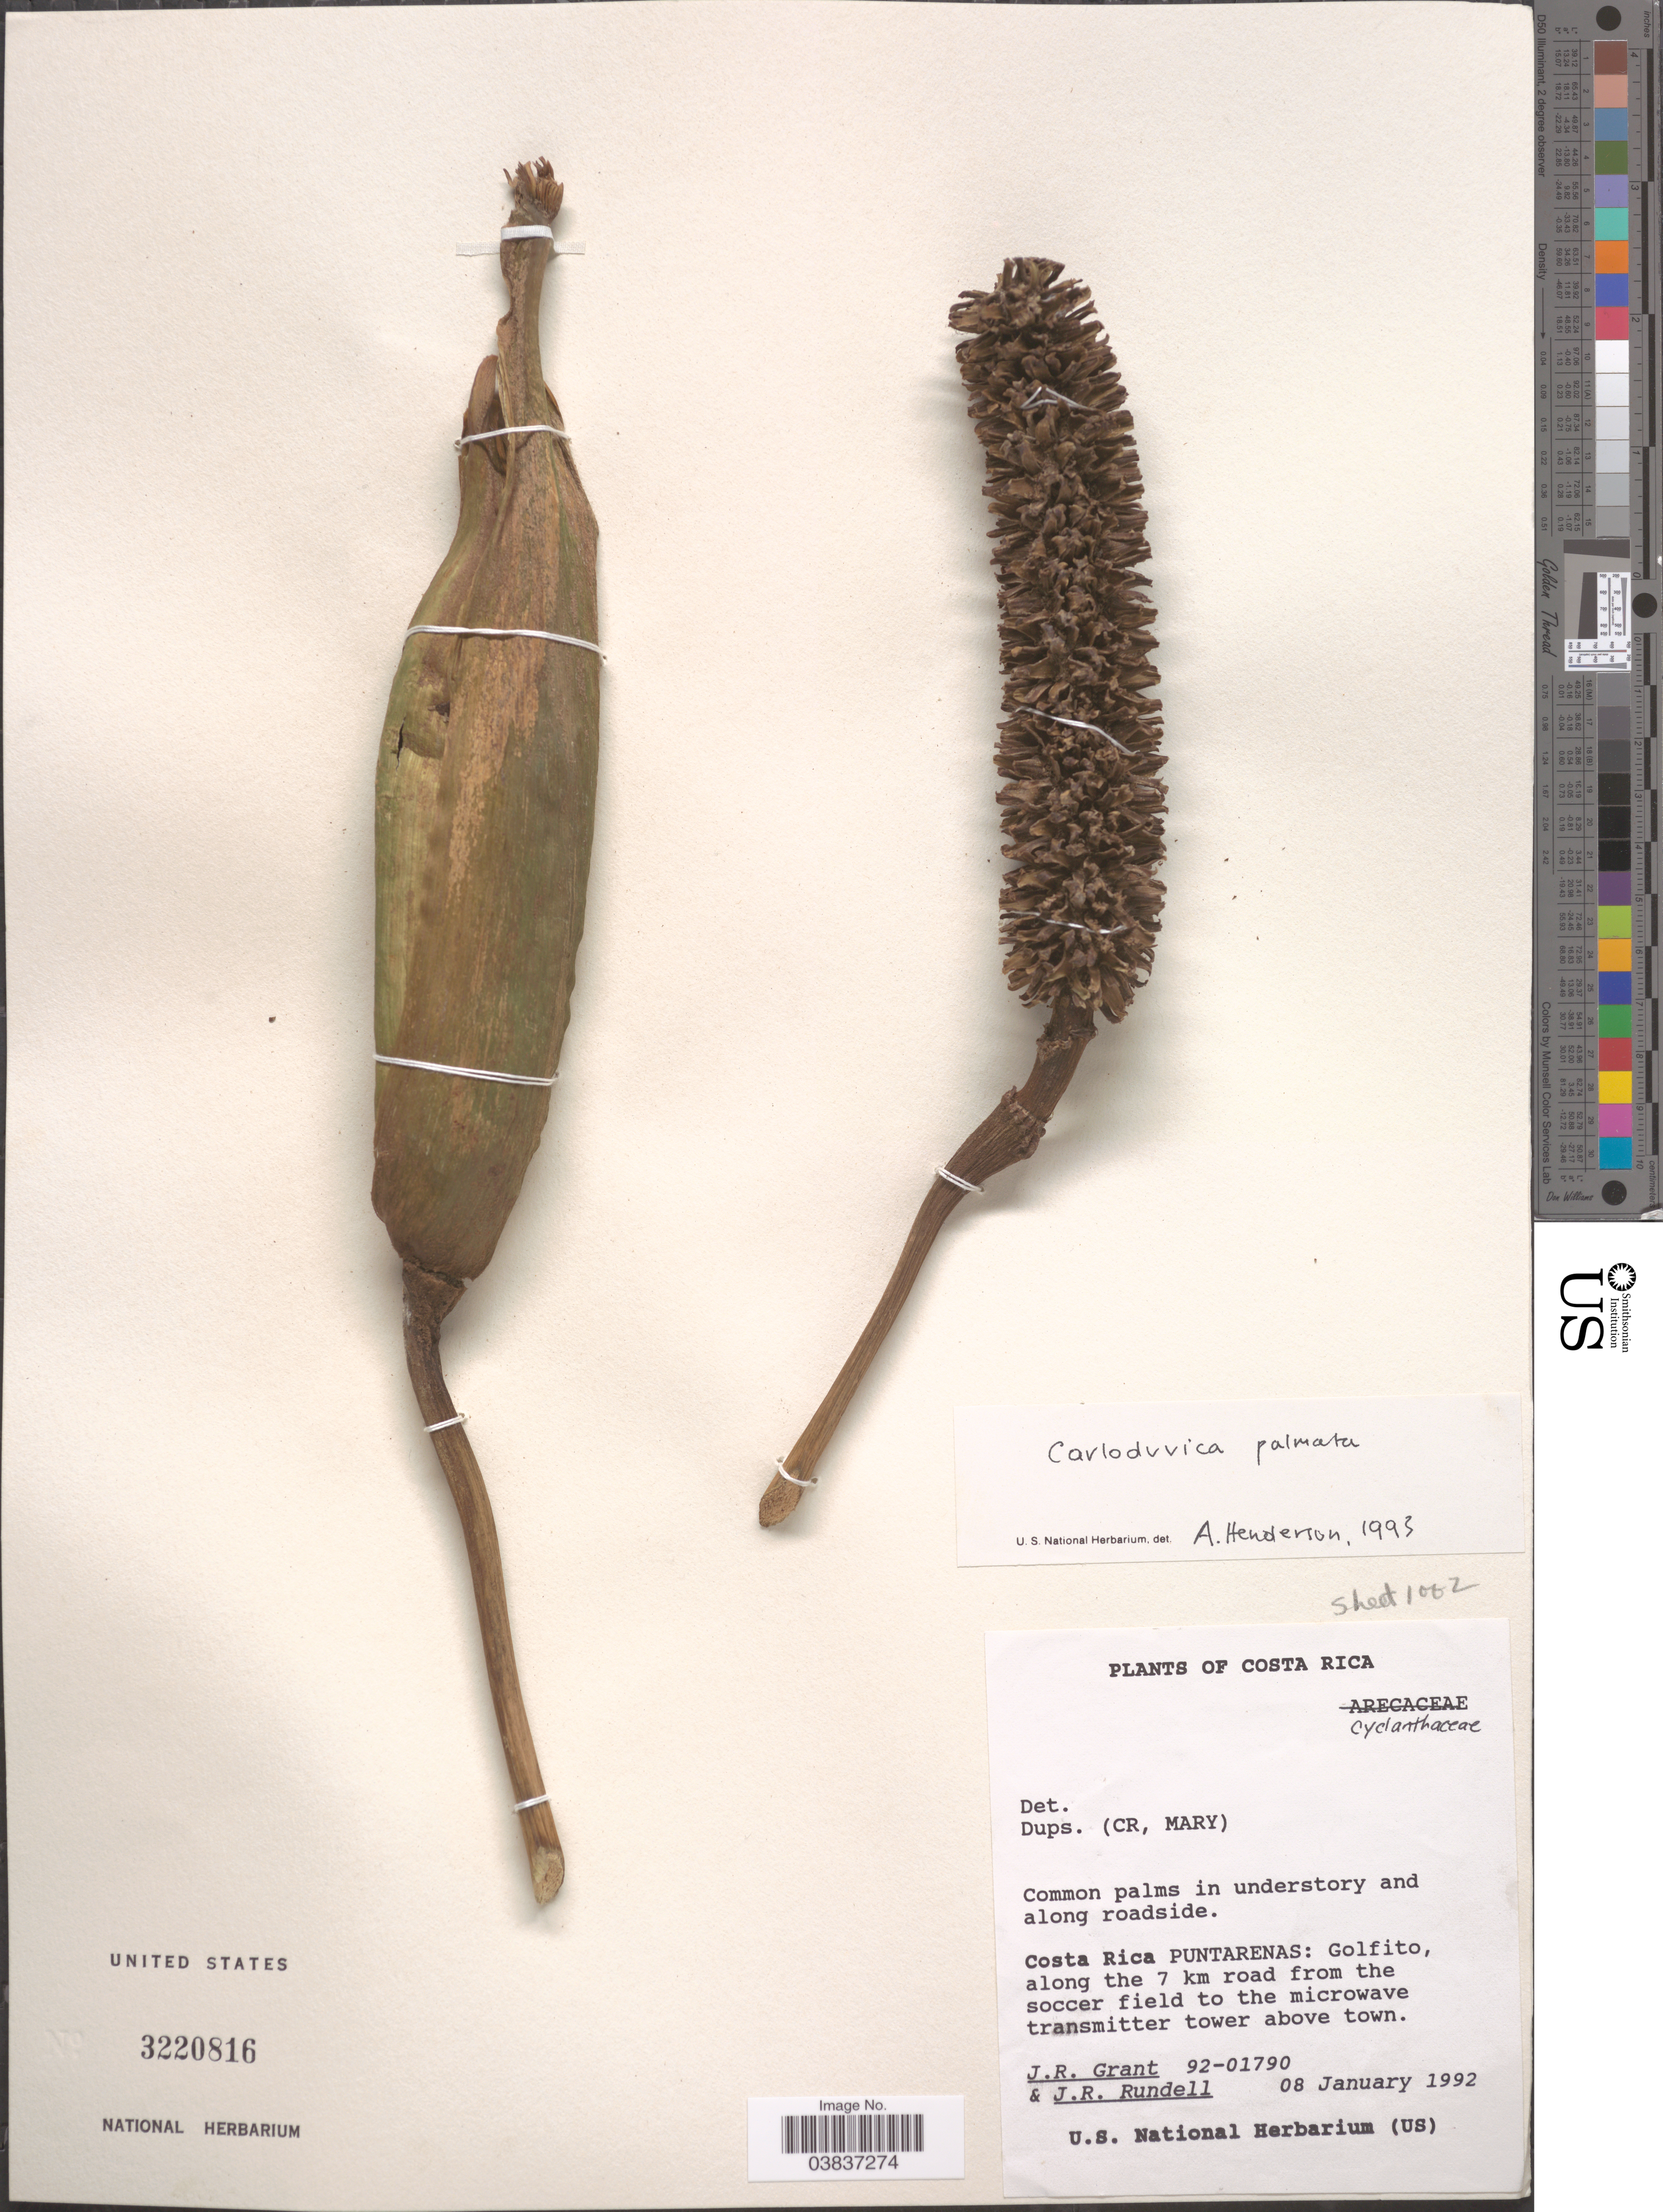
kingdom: Plantae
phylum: Tracheophyta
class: Liliopsida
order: Pandanales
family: Cyclanthaceae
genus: Carludovica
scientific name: Carludovica palmata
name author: Ruiz & Pav.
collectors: J. Grant & J. R. Rundell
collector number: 92-01790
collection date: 1992-01-08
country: Costa Rica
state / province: Puntarenas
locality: Along roadside. Golfito, along the 7 km road from the soccer field to the microwave transmitter tower above town.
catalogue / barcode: US 3220816